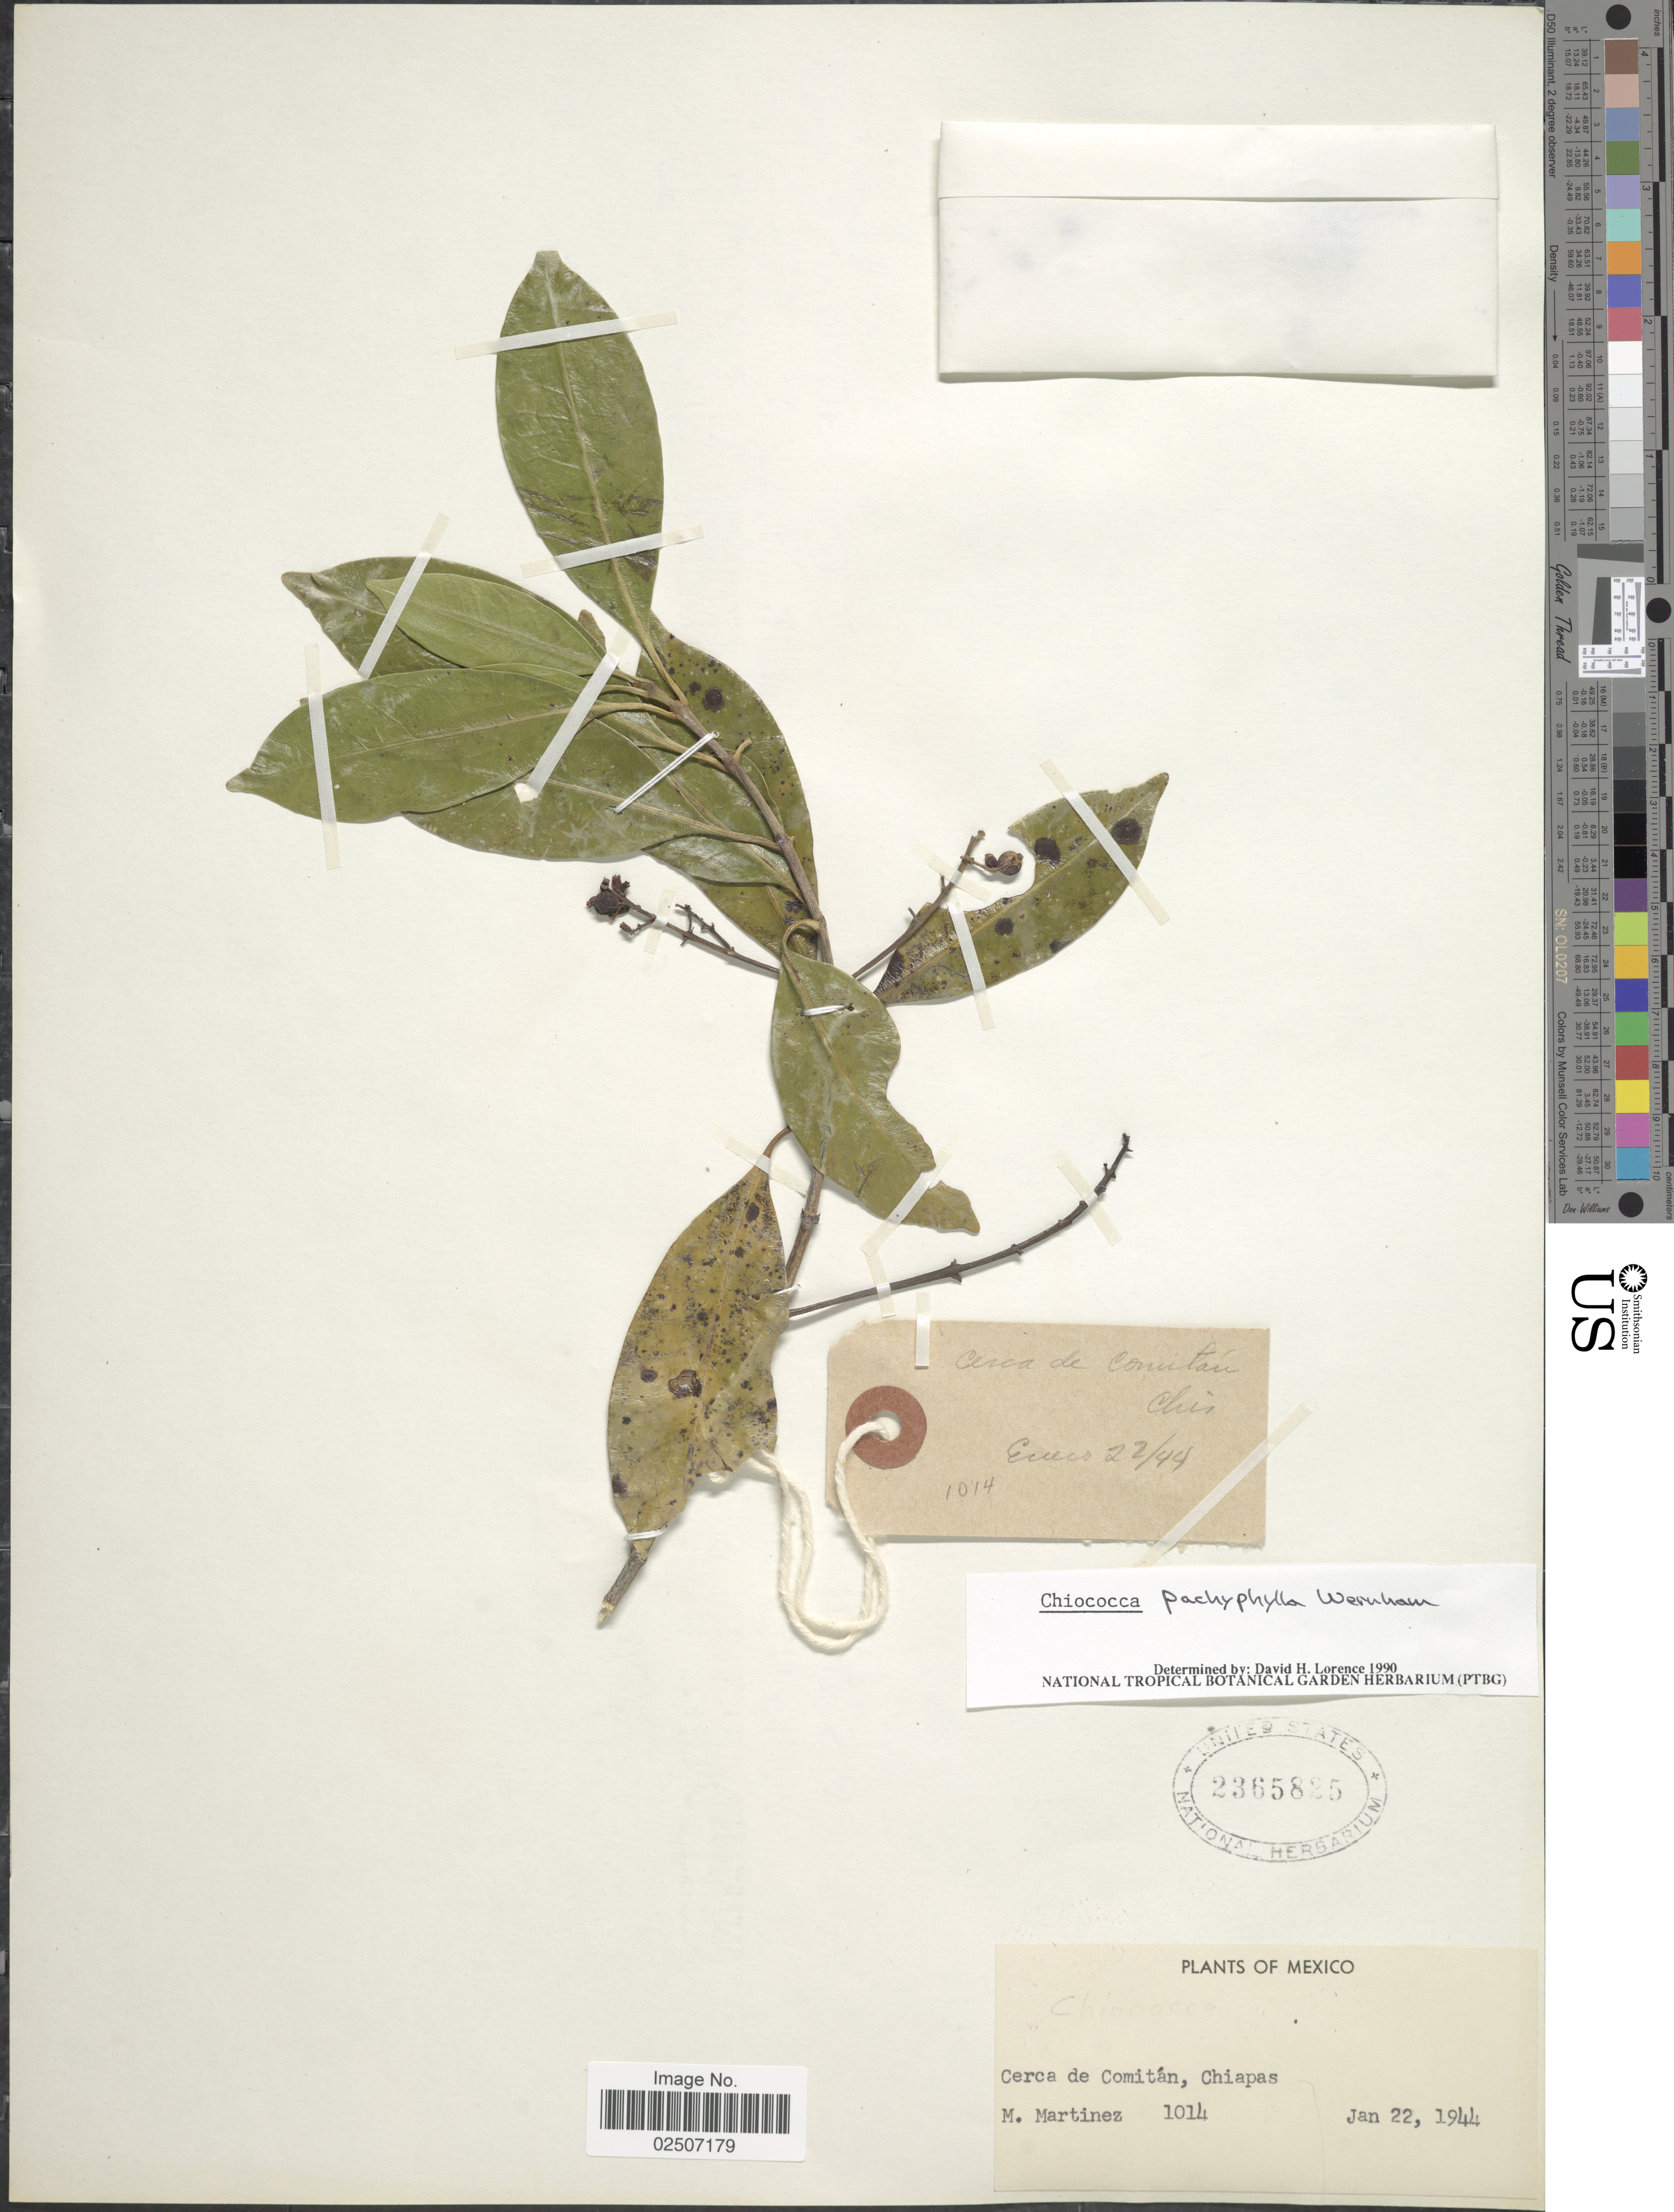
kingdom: Plantae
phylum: Tracheophyta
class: Magnoliopsida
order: Gentianales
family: Rubiaceae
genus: Chiococca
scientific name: Chiococca pachyphylla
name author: Wernham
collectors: M. Martinez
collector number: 1014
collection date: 1944-01-22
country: Mexico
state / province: Chiapas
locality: Cerca de Comitan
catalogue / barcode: US 2365825